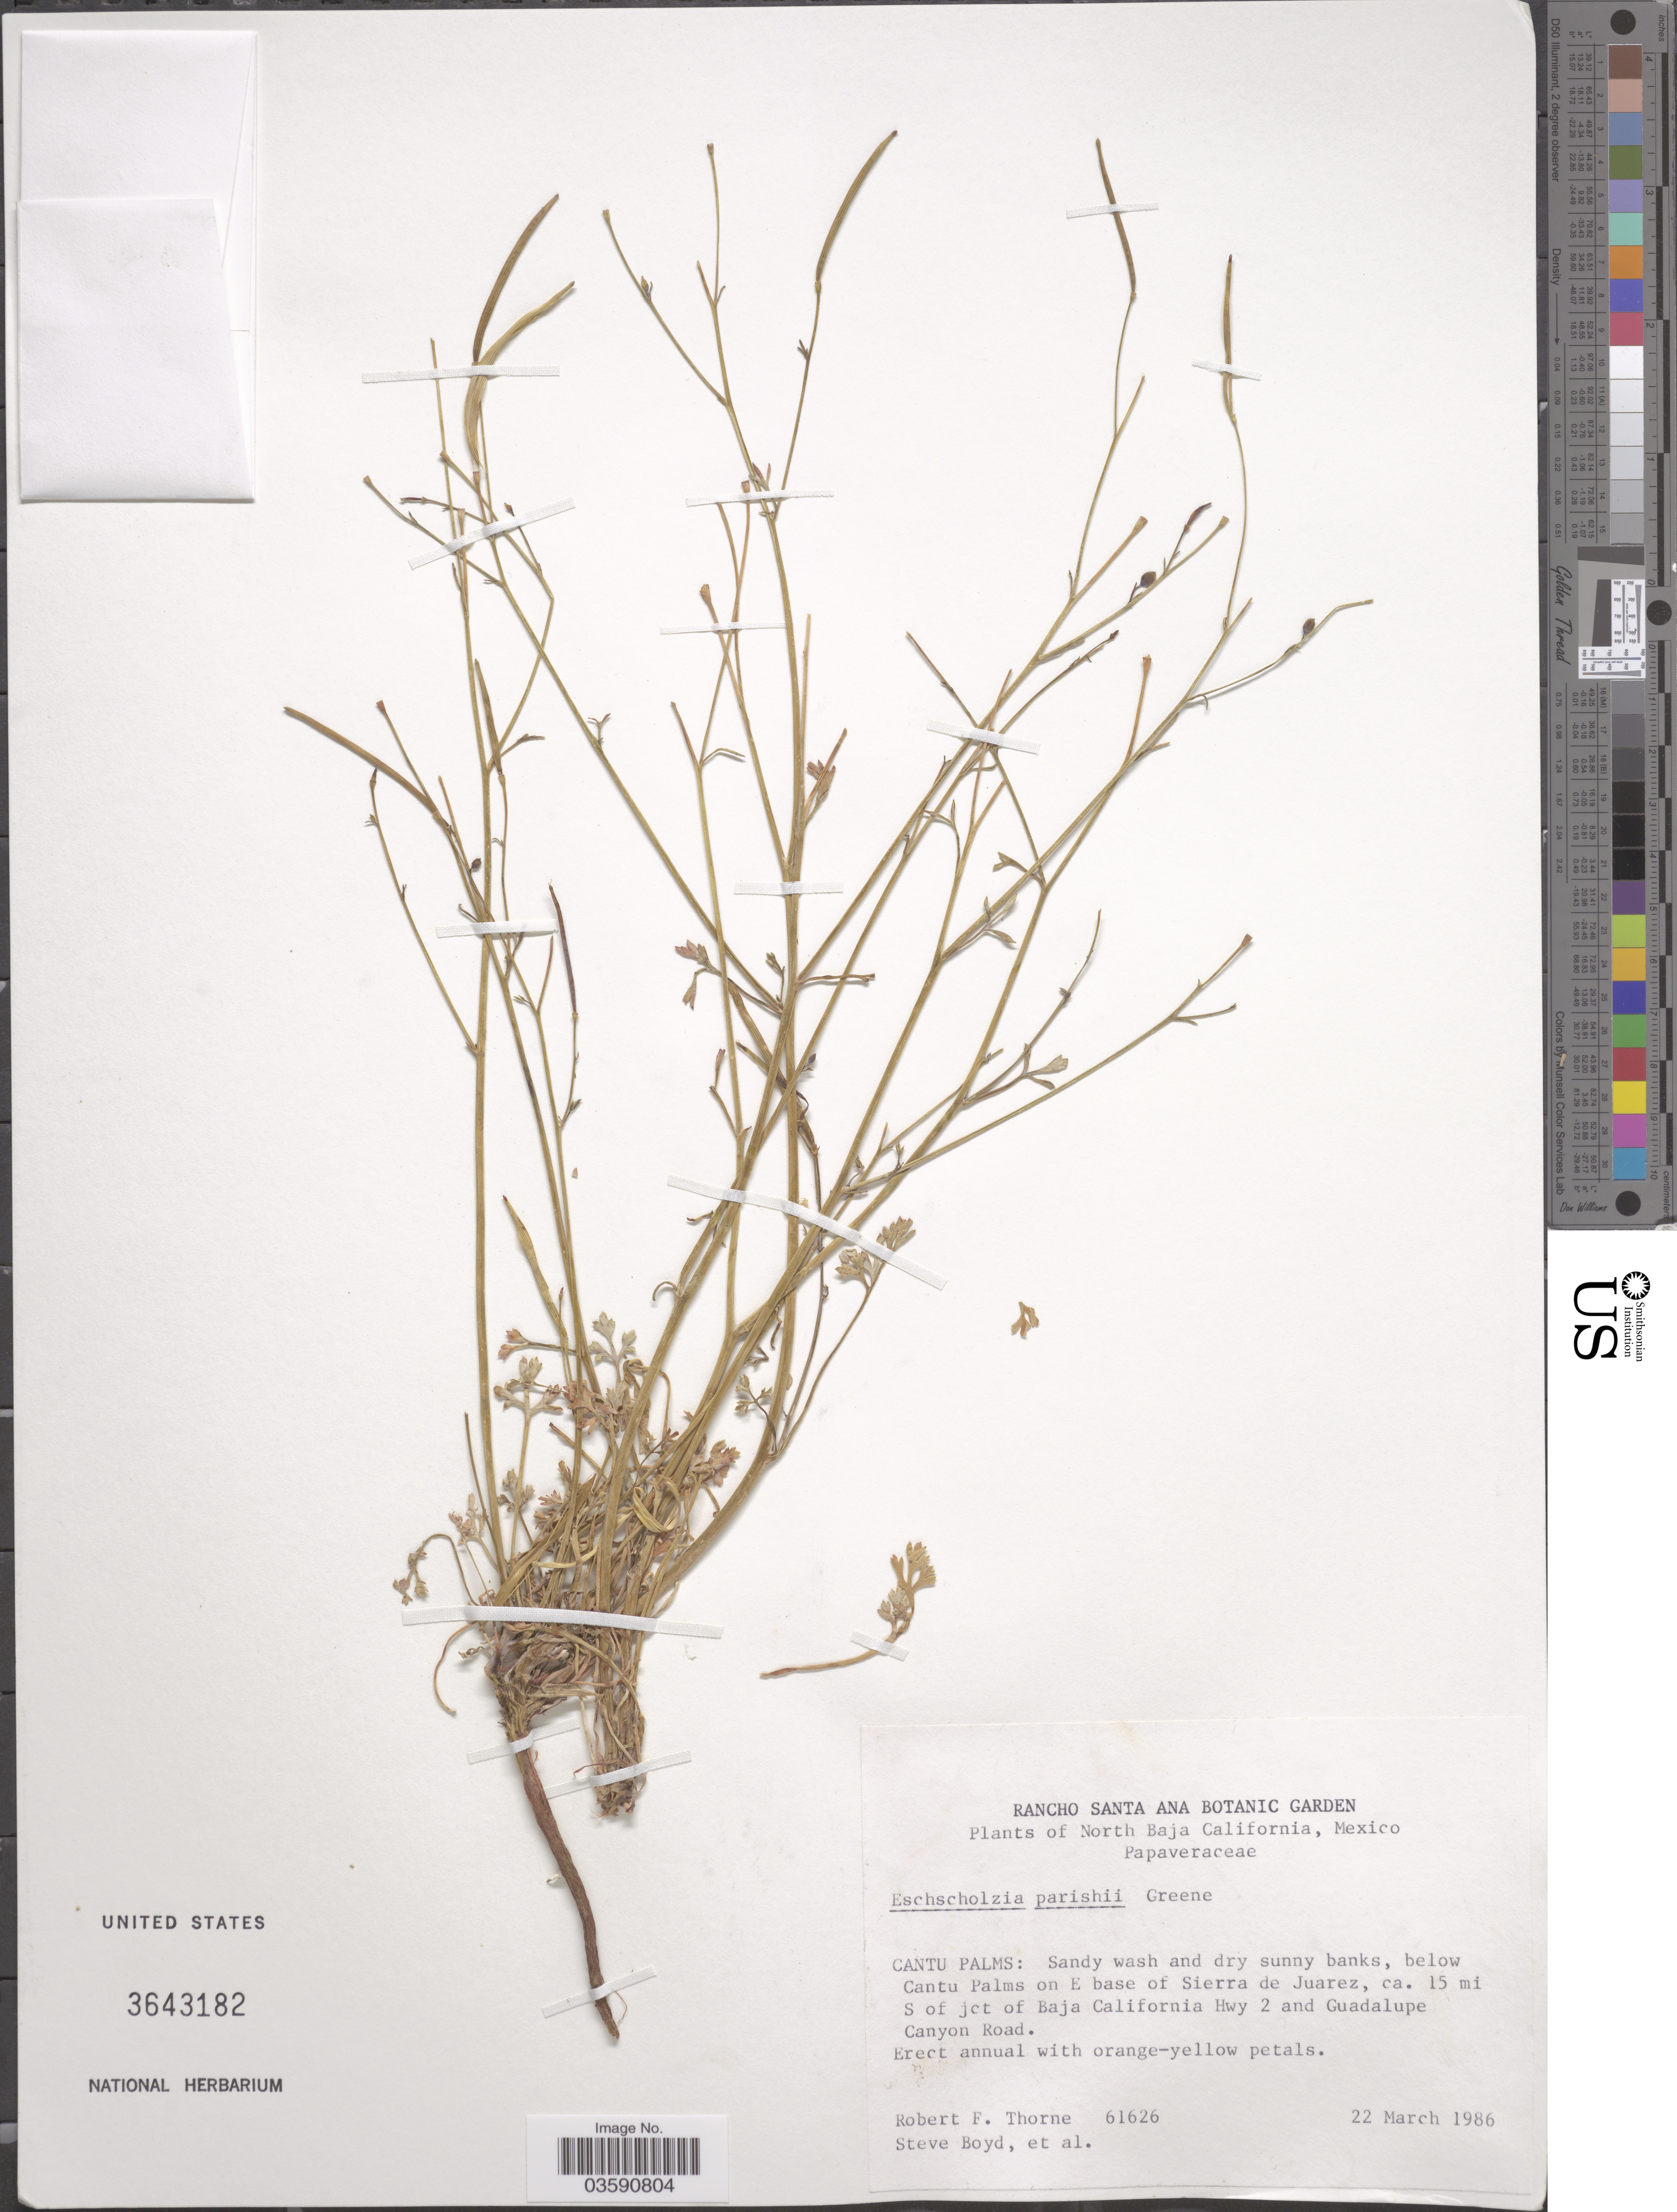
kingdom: Plantae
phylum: Tracheophyta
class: Magnoliopsida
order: Ranunculales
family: Papaveraceae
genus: Eschscholzia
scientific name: Eschscholzia parishii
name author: Greene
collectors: R. F. Thorne, S. Boyd & et al.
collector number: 61626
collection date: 1986-03-22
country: Mexico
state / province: Baja California Norte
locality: North Baja California. Cantu Palms: below Cantu Palms on E base of Sierra de Juarez, ca. 15 mi S of jct of Baja California Hwy 2 and Guadalupe Canyon Road.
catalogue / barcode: US 3643182